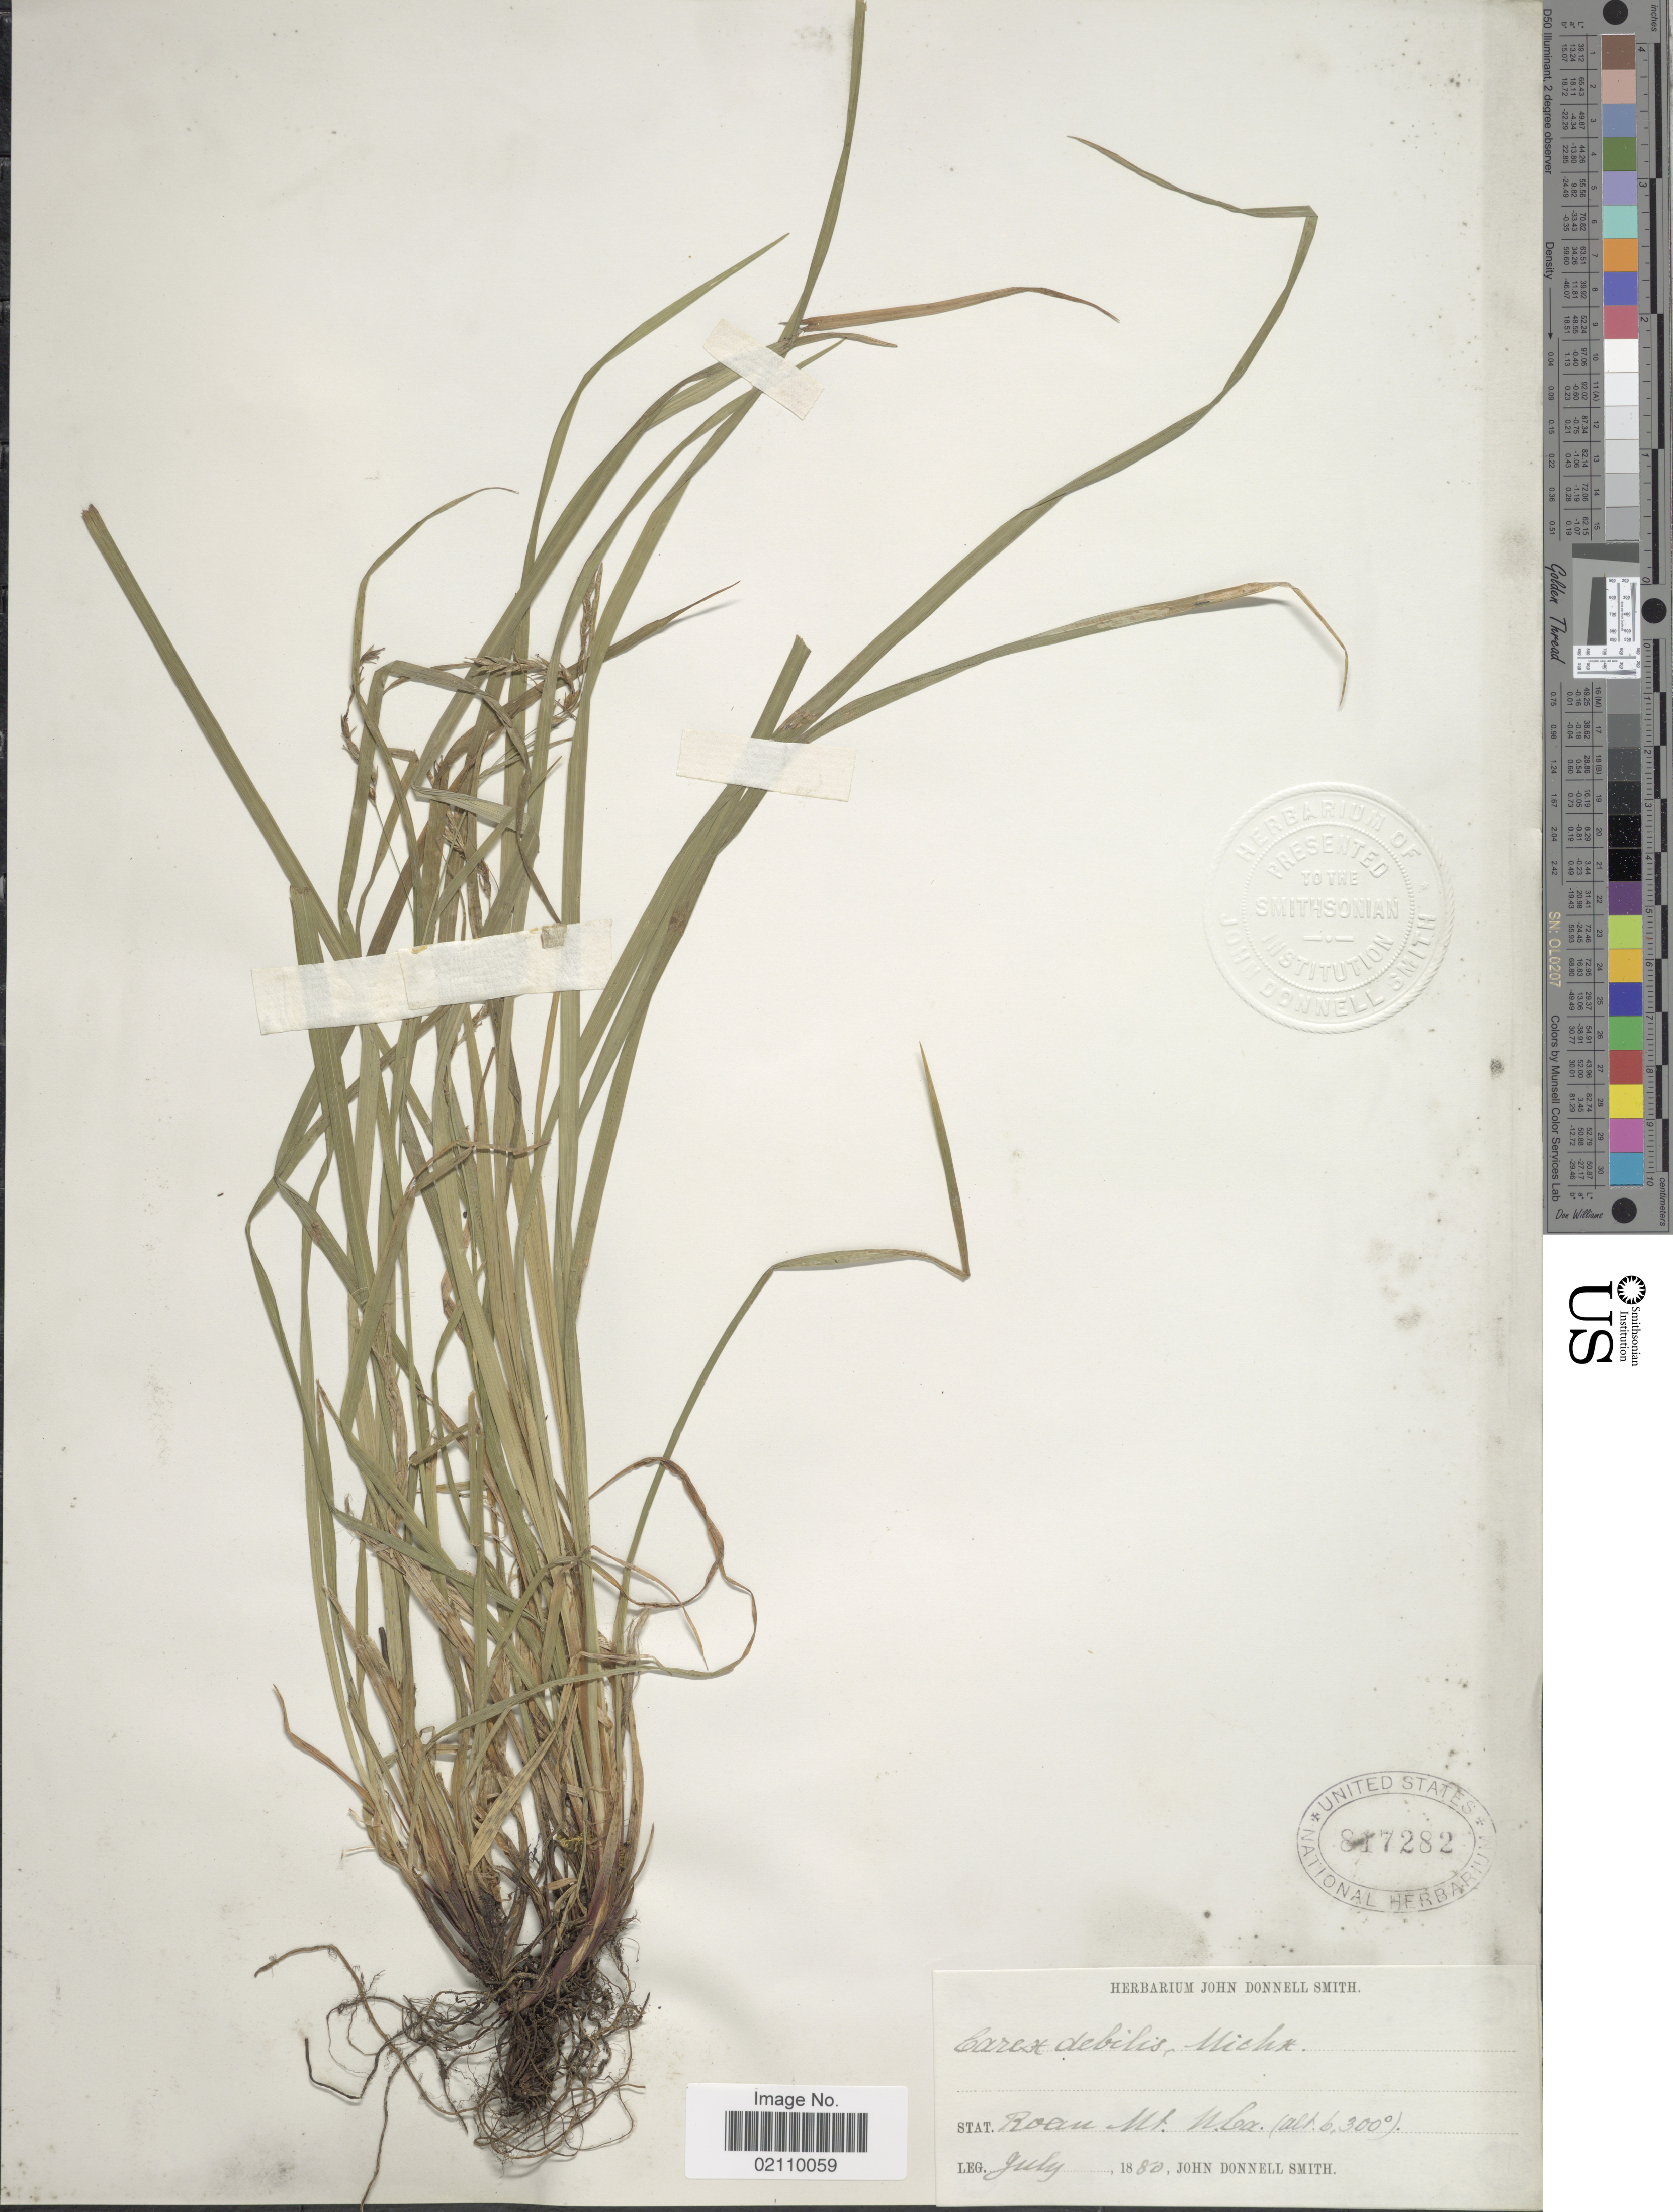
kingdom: Plantae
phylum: Tracheophyta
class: Liliopsida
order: Poales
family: Cyperaceae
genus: Carex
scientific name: Carex flexuosa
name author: Muhl. ex Willd.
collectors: J. Donnell Smith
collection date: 1880-07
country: United States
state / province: North Carolina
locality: Roan Mt.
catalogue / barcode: US 817282